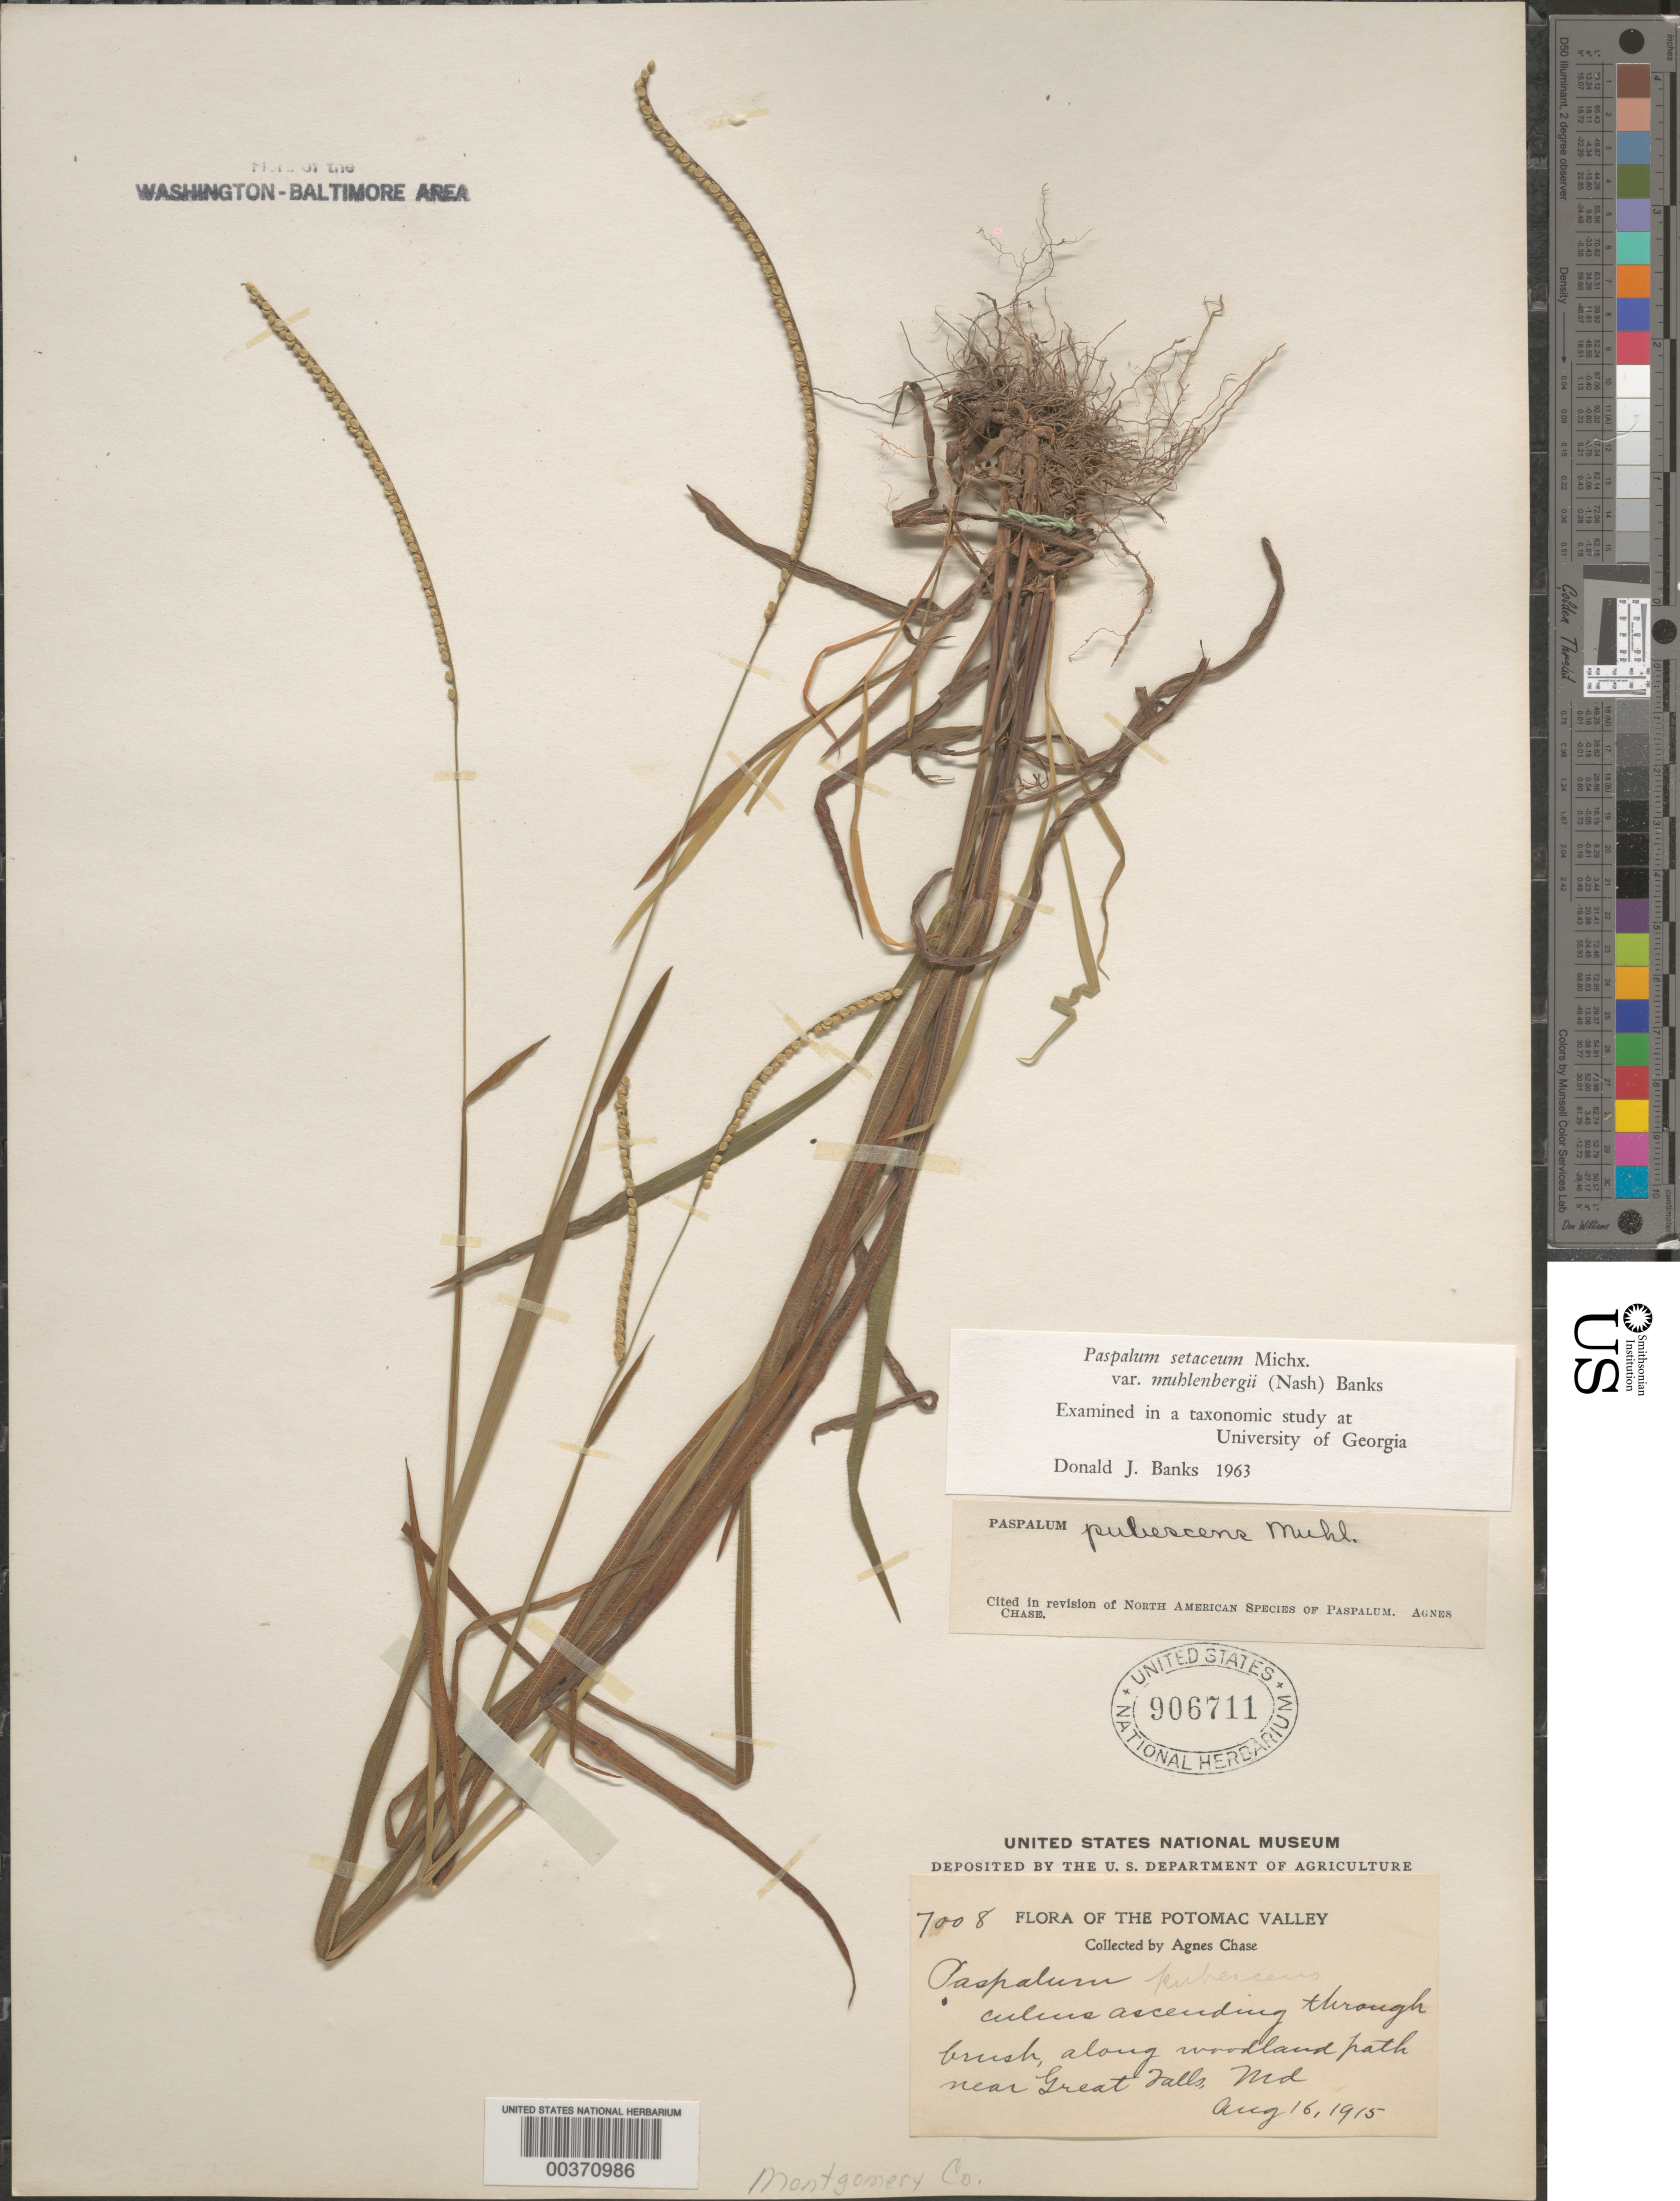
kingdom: Plantae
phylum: Tracheophyta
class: Liliopsida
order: Poales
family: Poaceae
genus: Paspalum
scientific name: Paspalum setaceum var. muhlenbergii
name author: (Nash) D.J. Banks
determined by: Chase, [M.] Agnes, (US)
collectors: A. Chase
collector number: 7008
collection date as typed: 16 Aug 1915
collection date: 1915-08-16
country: United States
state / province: Maryland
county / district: Montgomery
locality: Great Falls C. & O. Canal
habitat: Woodland path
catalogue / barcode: US 906711